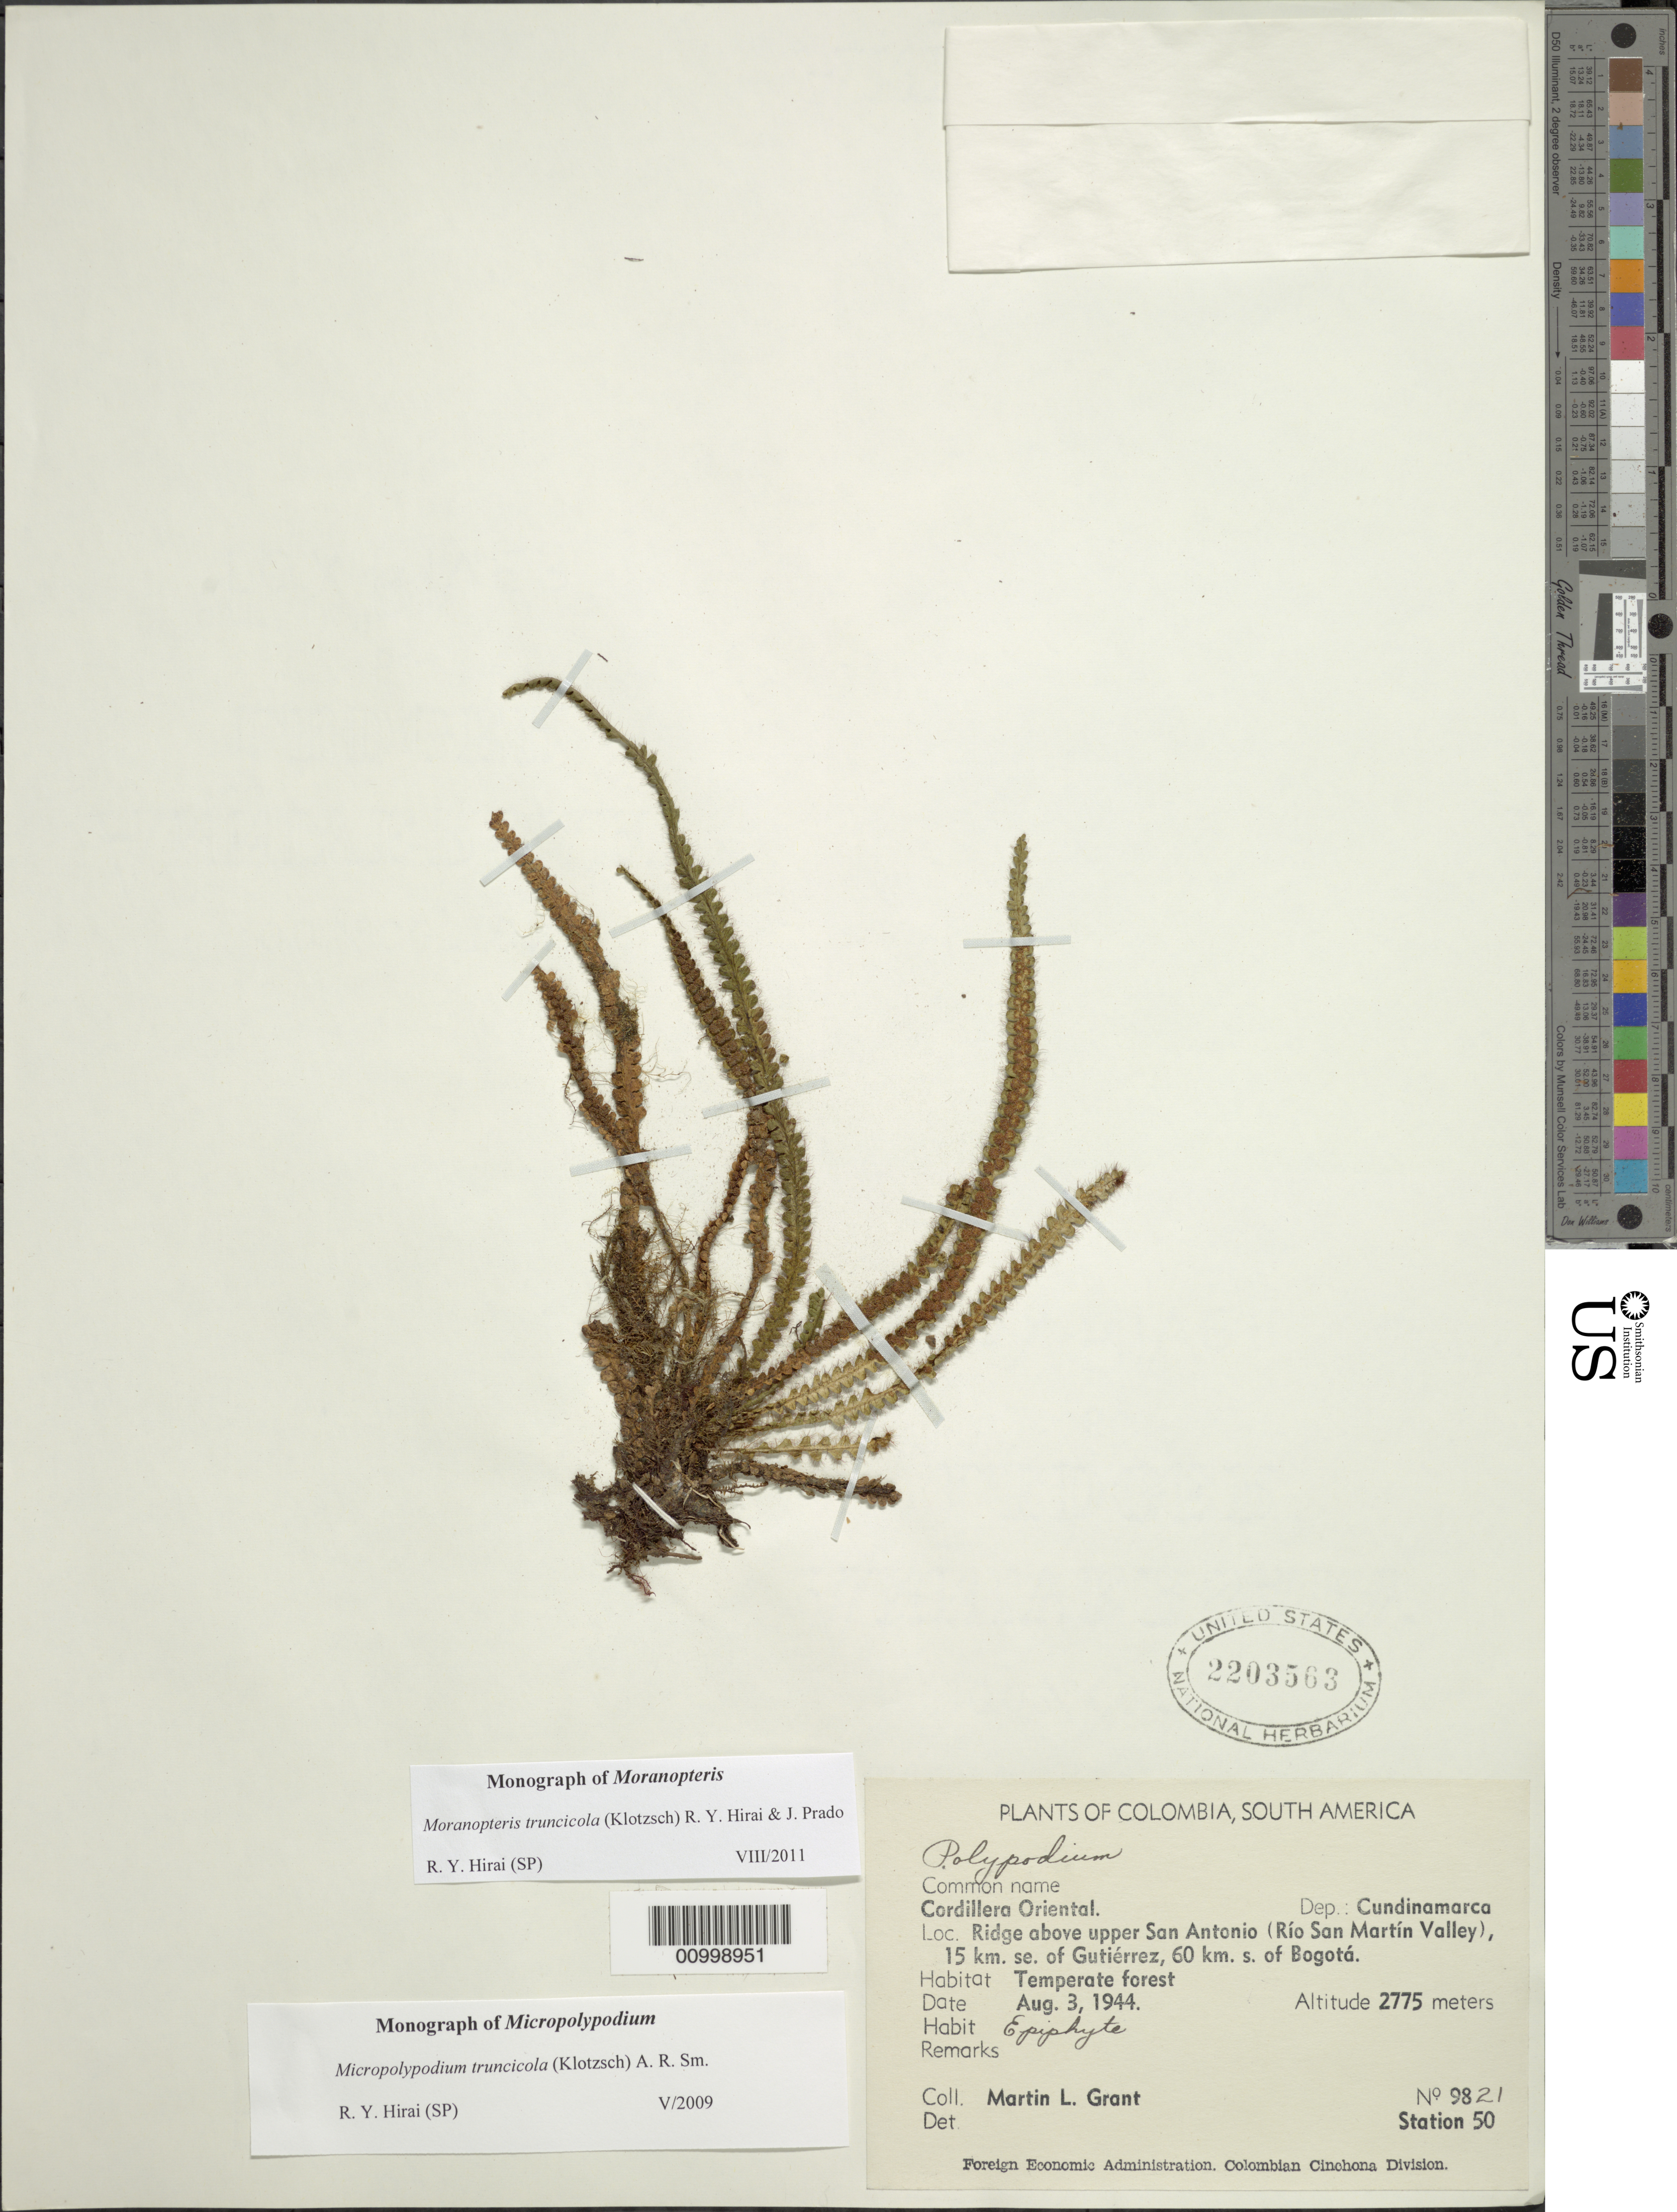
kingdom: Plantae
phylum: Tracheophyta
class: Polypodiopsida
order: Polypodiales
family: Polypodiaceae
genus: Moranopteris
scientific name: Moranopteris truncicola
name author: (Klotzsch) R. Y. Hirai & J. Prado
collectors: M. L. Grant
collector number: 9821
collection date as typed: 3-Aug-44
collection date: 1944-08-03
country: Colombia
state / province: Cundinamarca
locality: Ridge above upper San Antonio (Rio San Martin Valley) 15 km SE of Gutierrez, 60 km S of Bogota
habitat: Temperate forest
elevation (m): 2775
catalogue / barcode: US 2203563